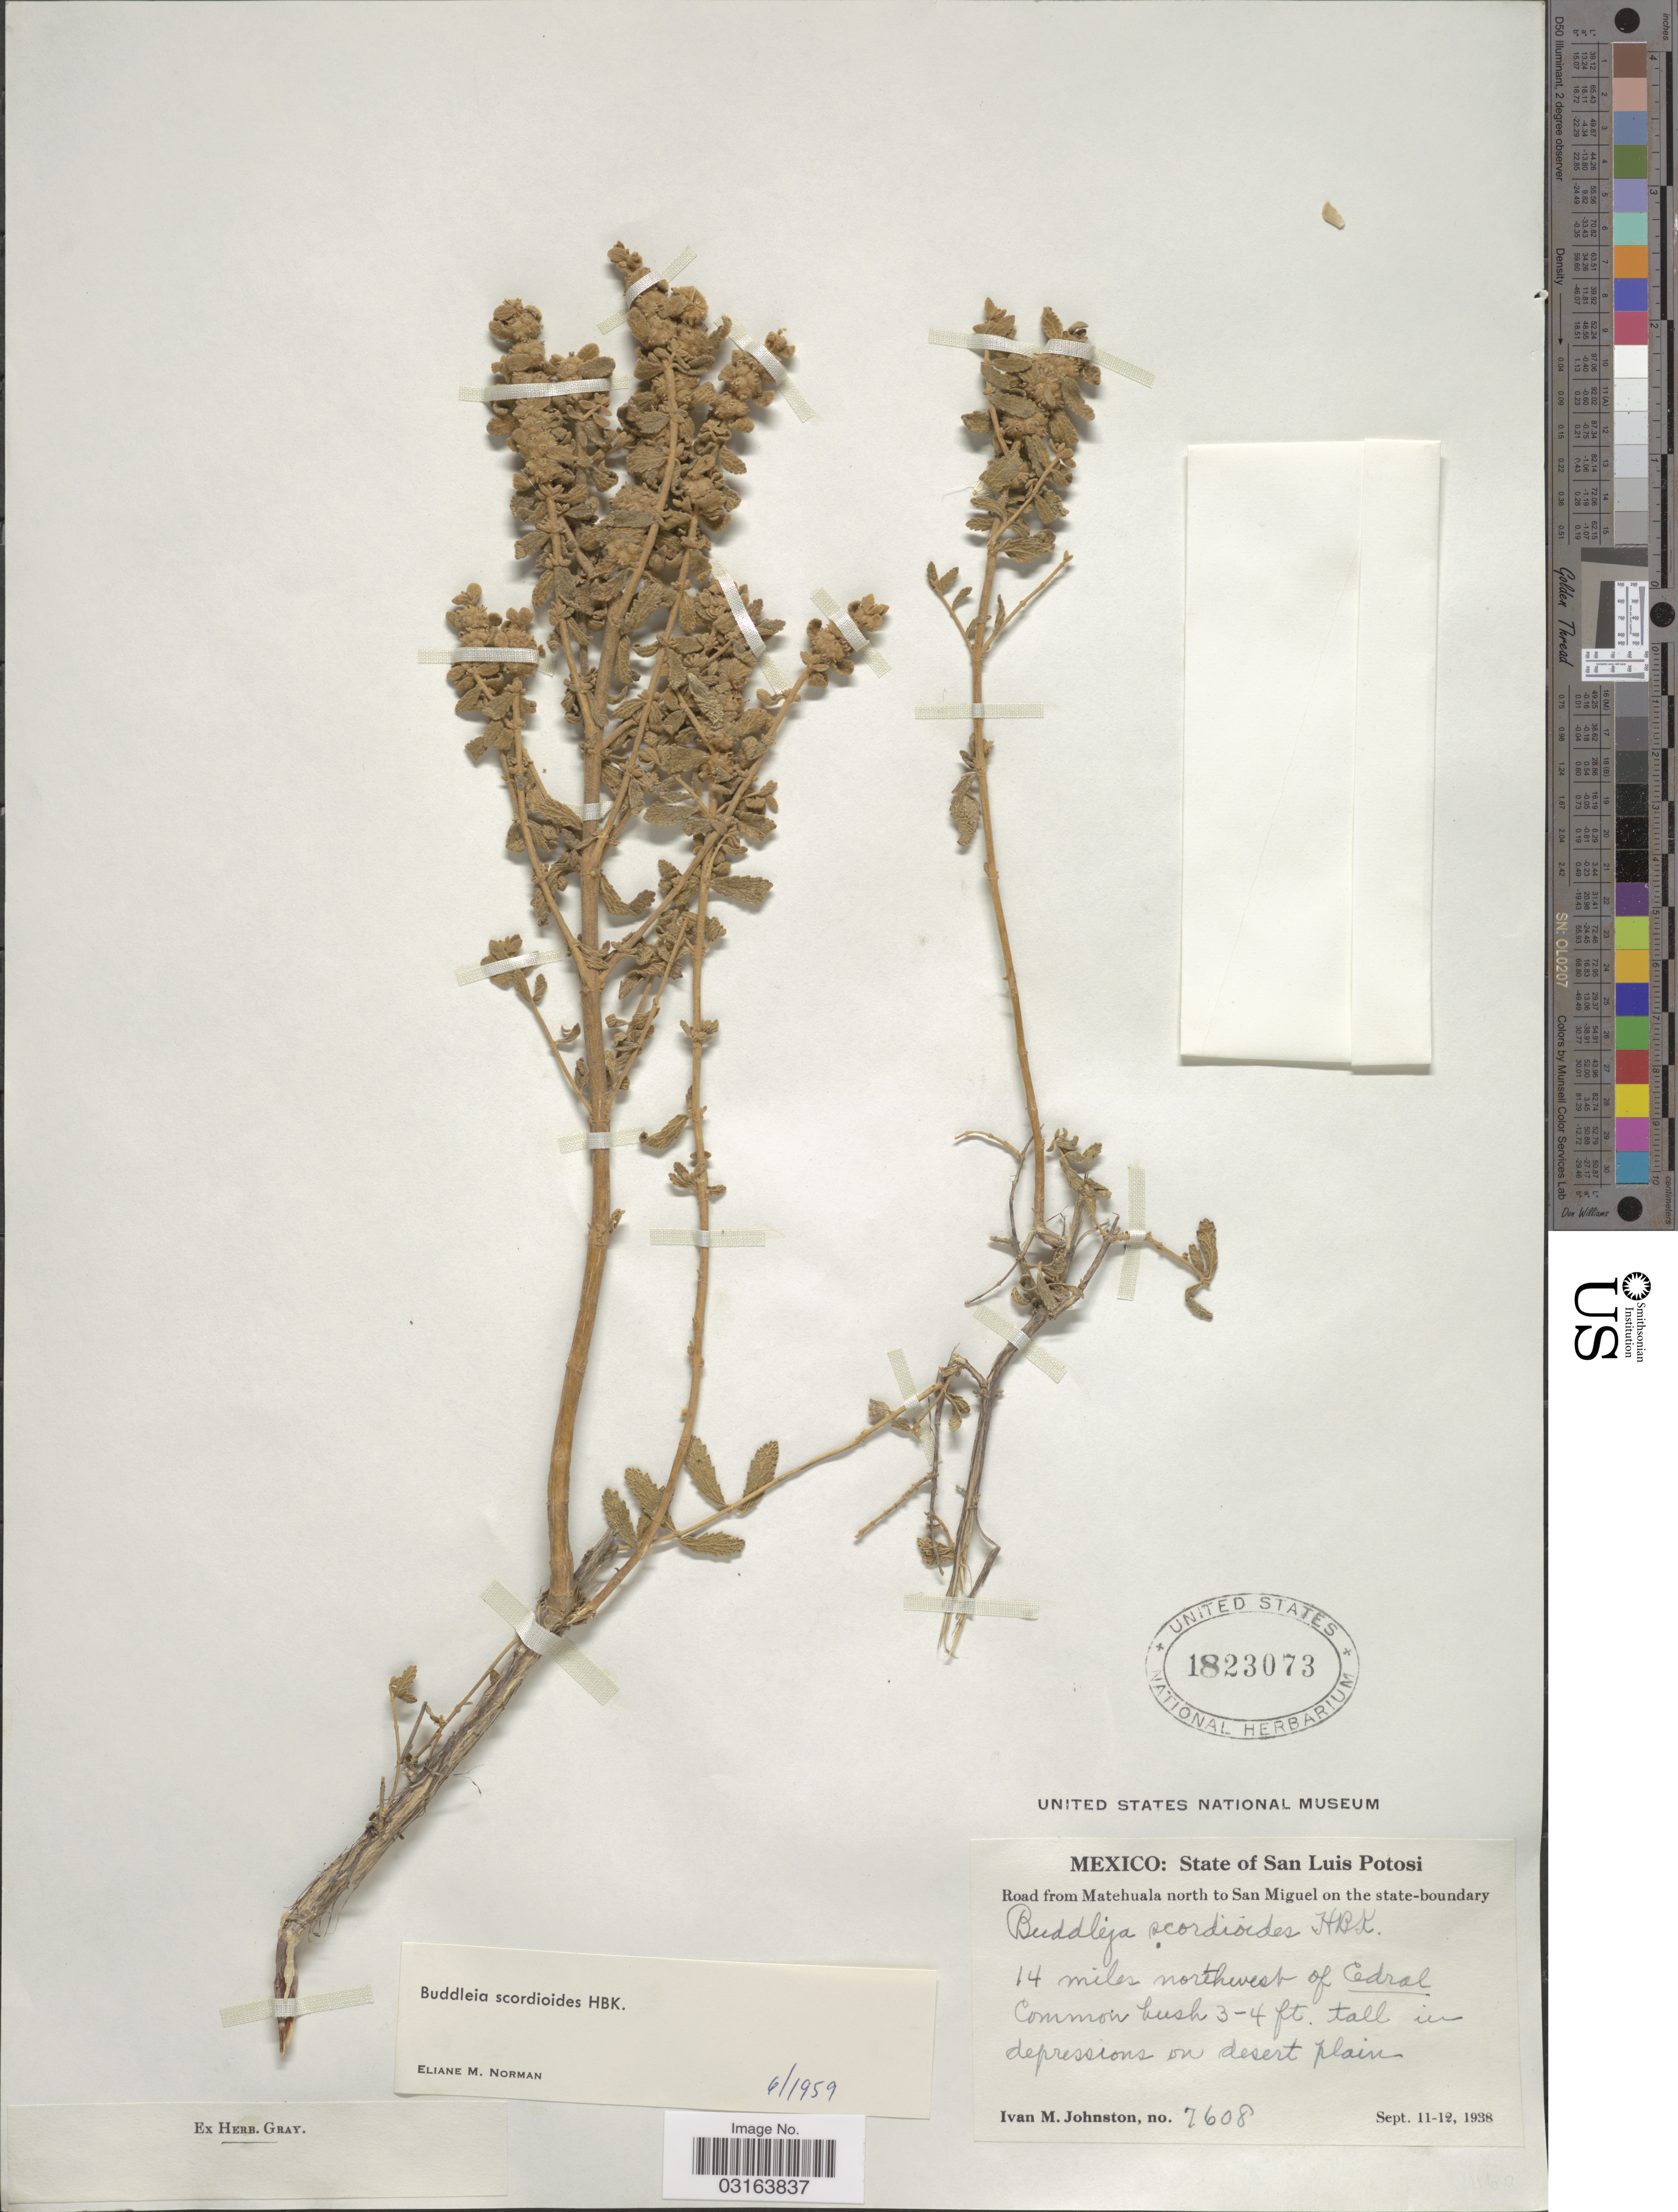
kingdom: Plantae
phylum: Tracheophyta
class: Magnoliopsida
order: Lamiales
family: Scrophulariaceae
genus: Buddleja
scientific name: Buddleja scordioides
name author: Kunth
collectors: I.M. Johnston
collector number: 7608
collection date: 1938-09-11/1938-09-12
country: Mexico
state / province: San Luis Potosí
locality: Road from Matehuala north to San Miguel on the state-boundary. 14 miles northwest of Cedral.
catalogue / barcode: US 1823073